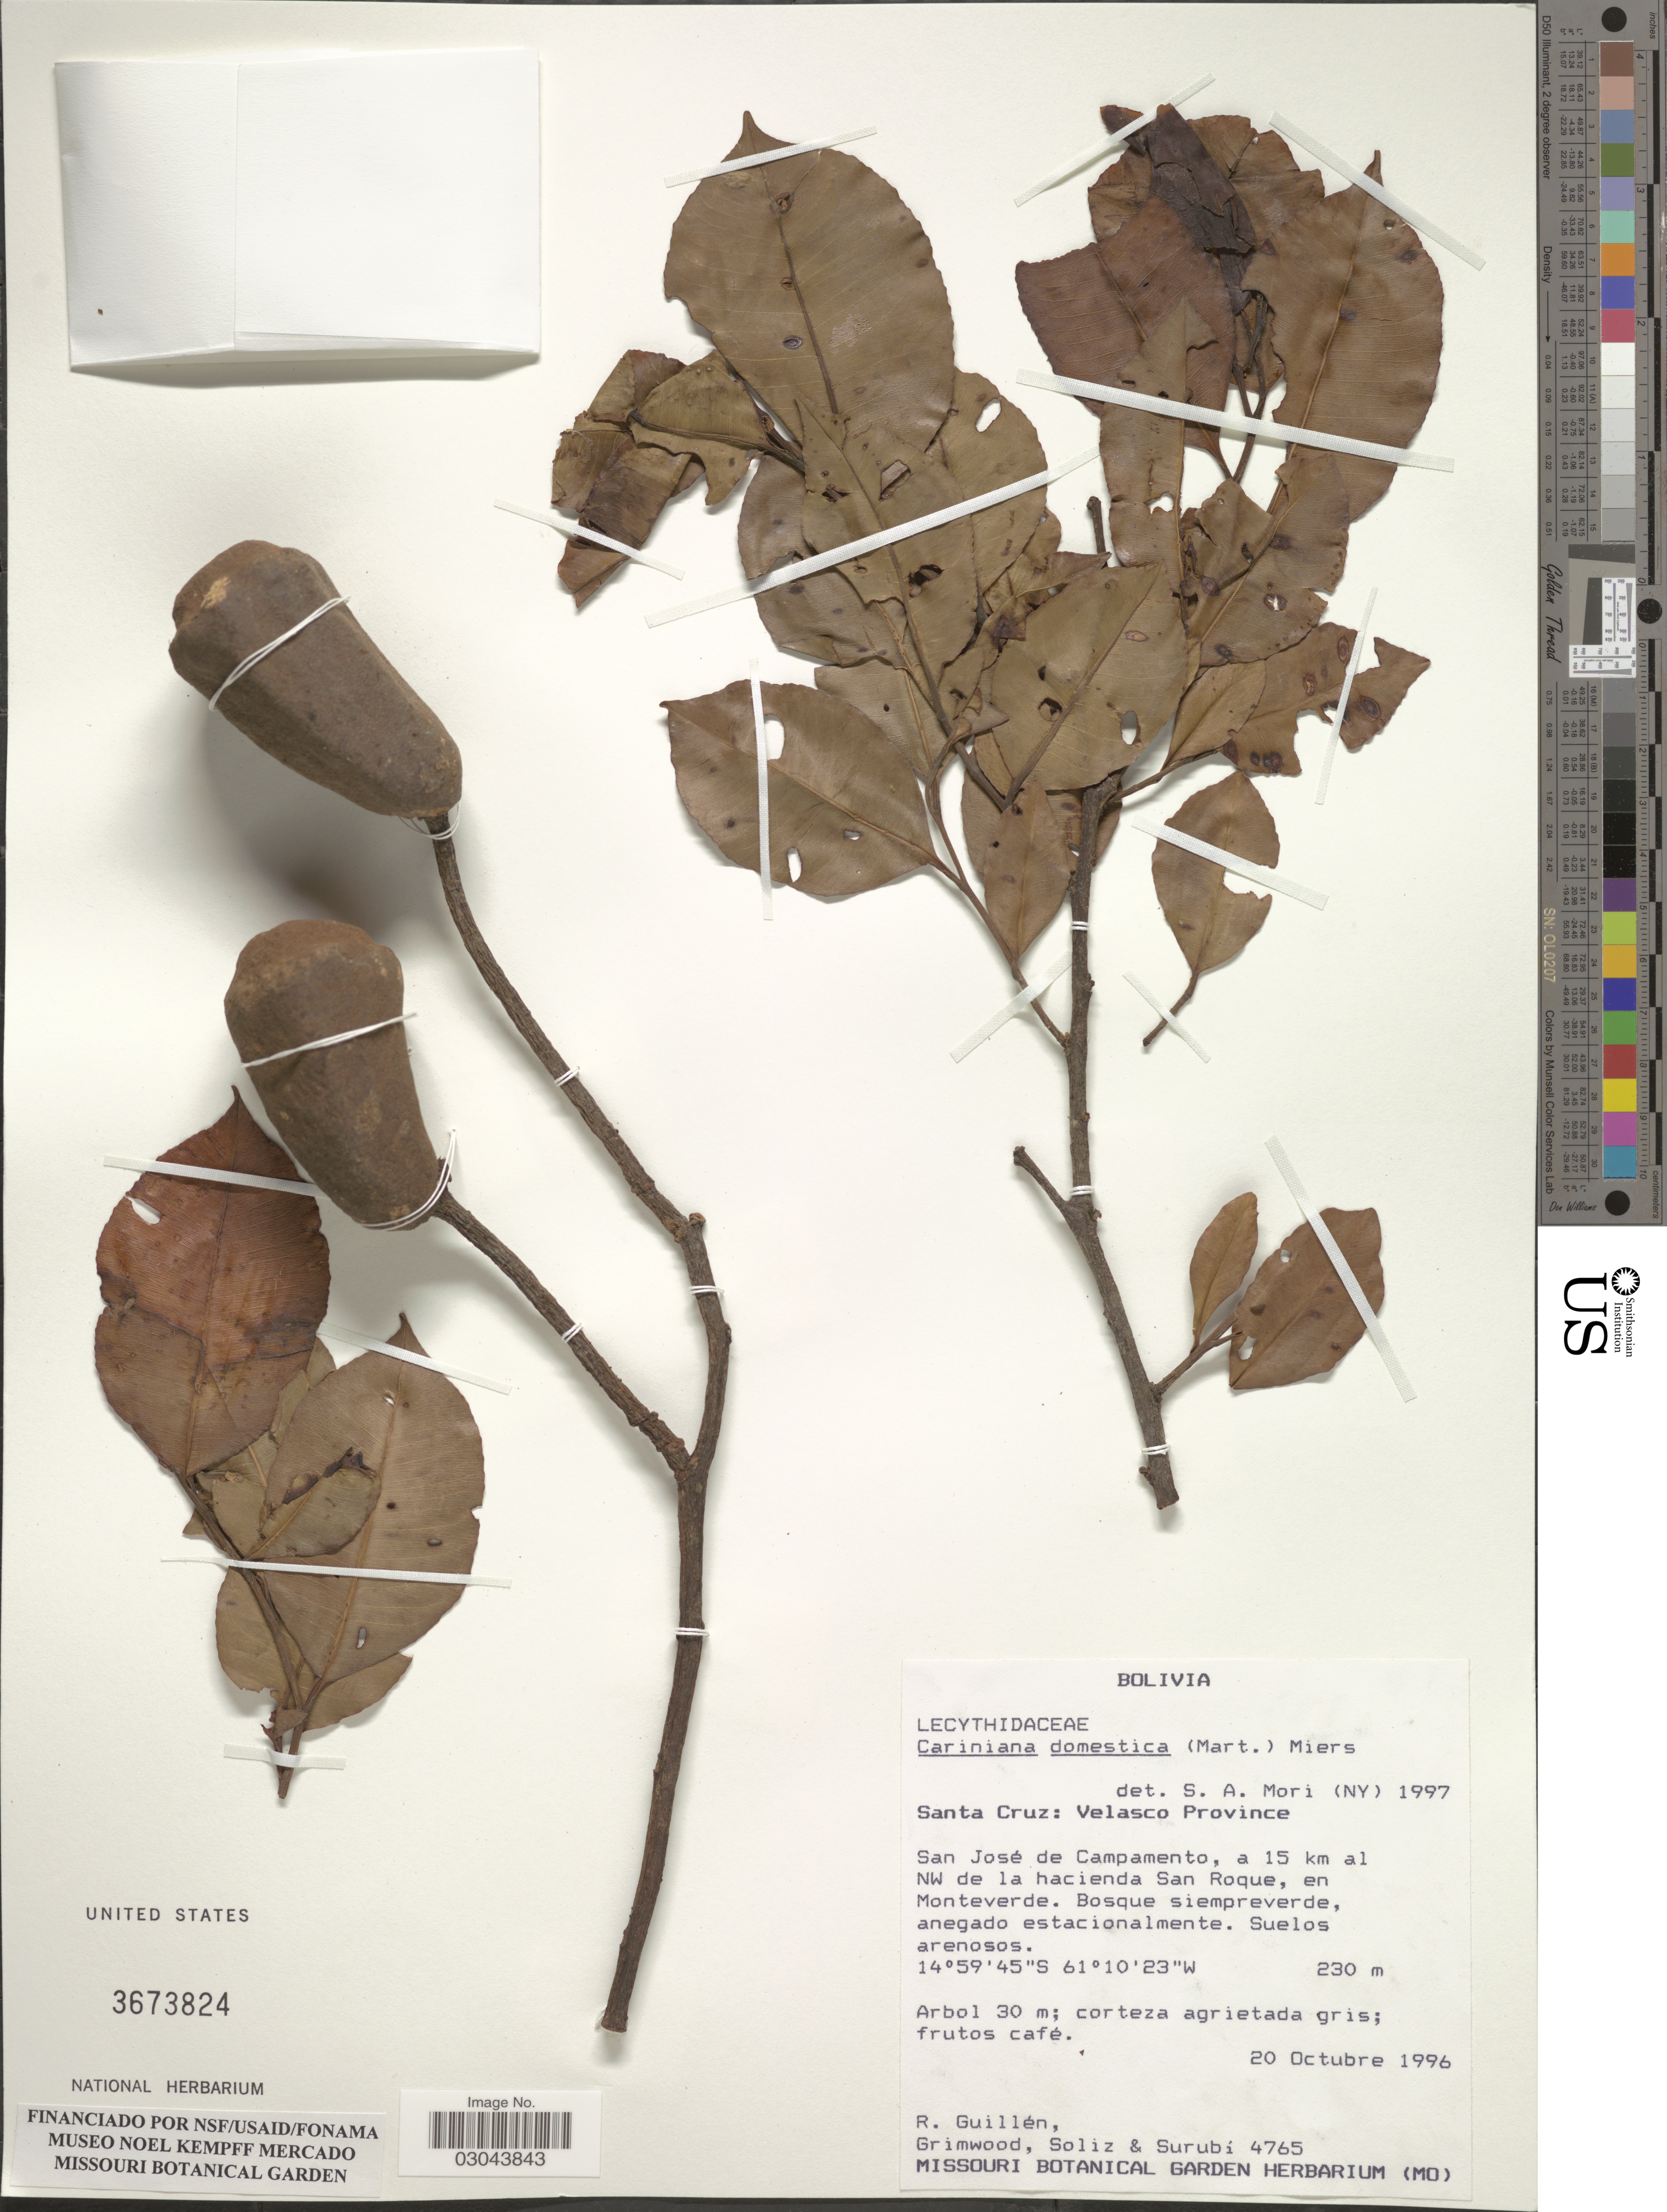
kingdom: Plantae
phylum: Tracheophyta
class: Magnoliopsida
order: Ericales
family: Lecythidaceae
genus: Cariniana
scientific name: Cariniana domestica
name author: (Mart.) Miers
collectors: R. Guillen, Grimwood, Soliz, -- & Surubi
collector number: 4765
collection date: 1996-10-20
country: Bolivia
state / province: Santa Cruz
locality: Velasco Province. San José de Campamento, a 15 km al NW de la hacienda San Roque, en Monteverde.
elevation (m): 230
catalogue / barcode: US 3673824